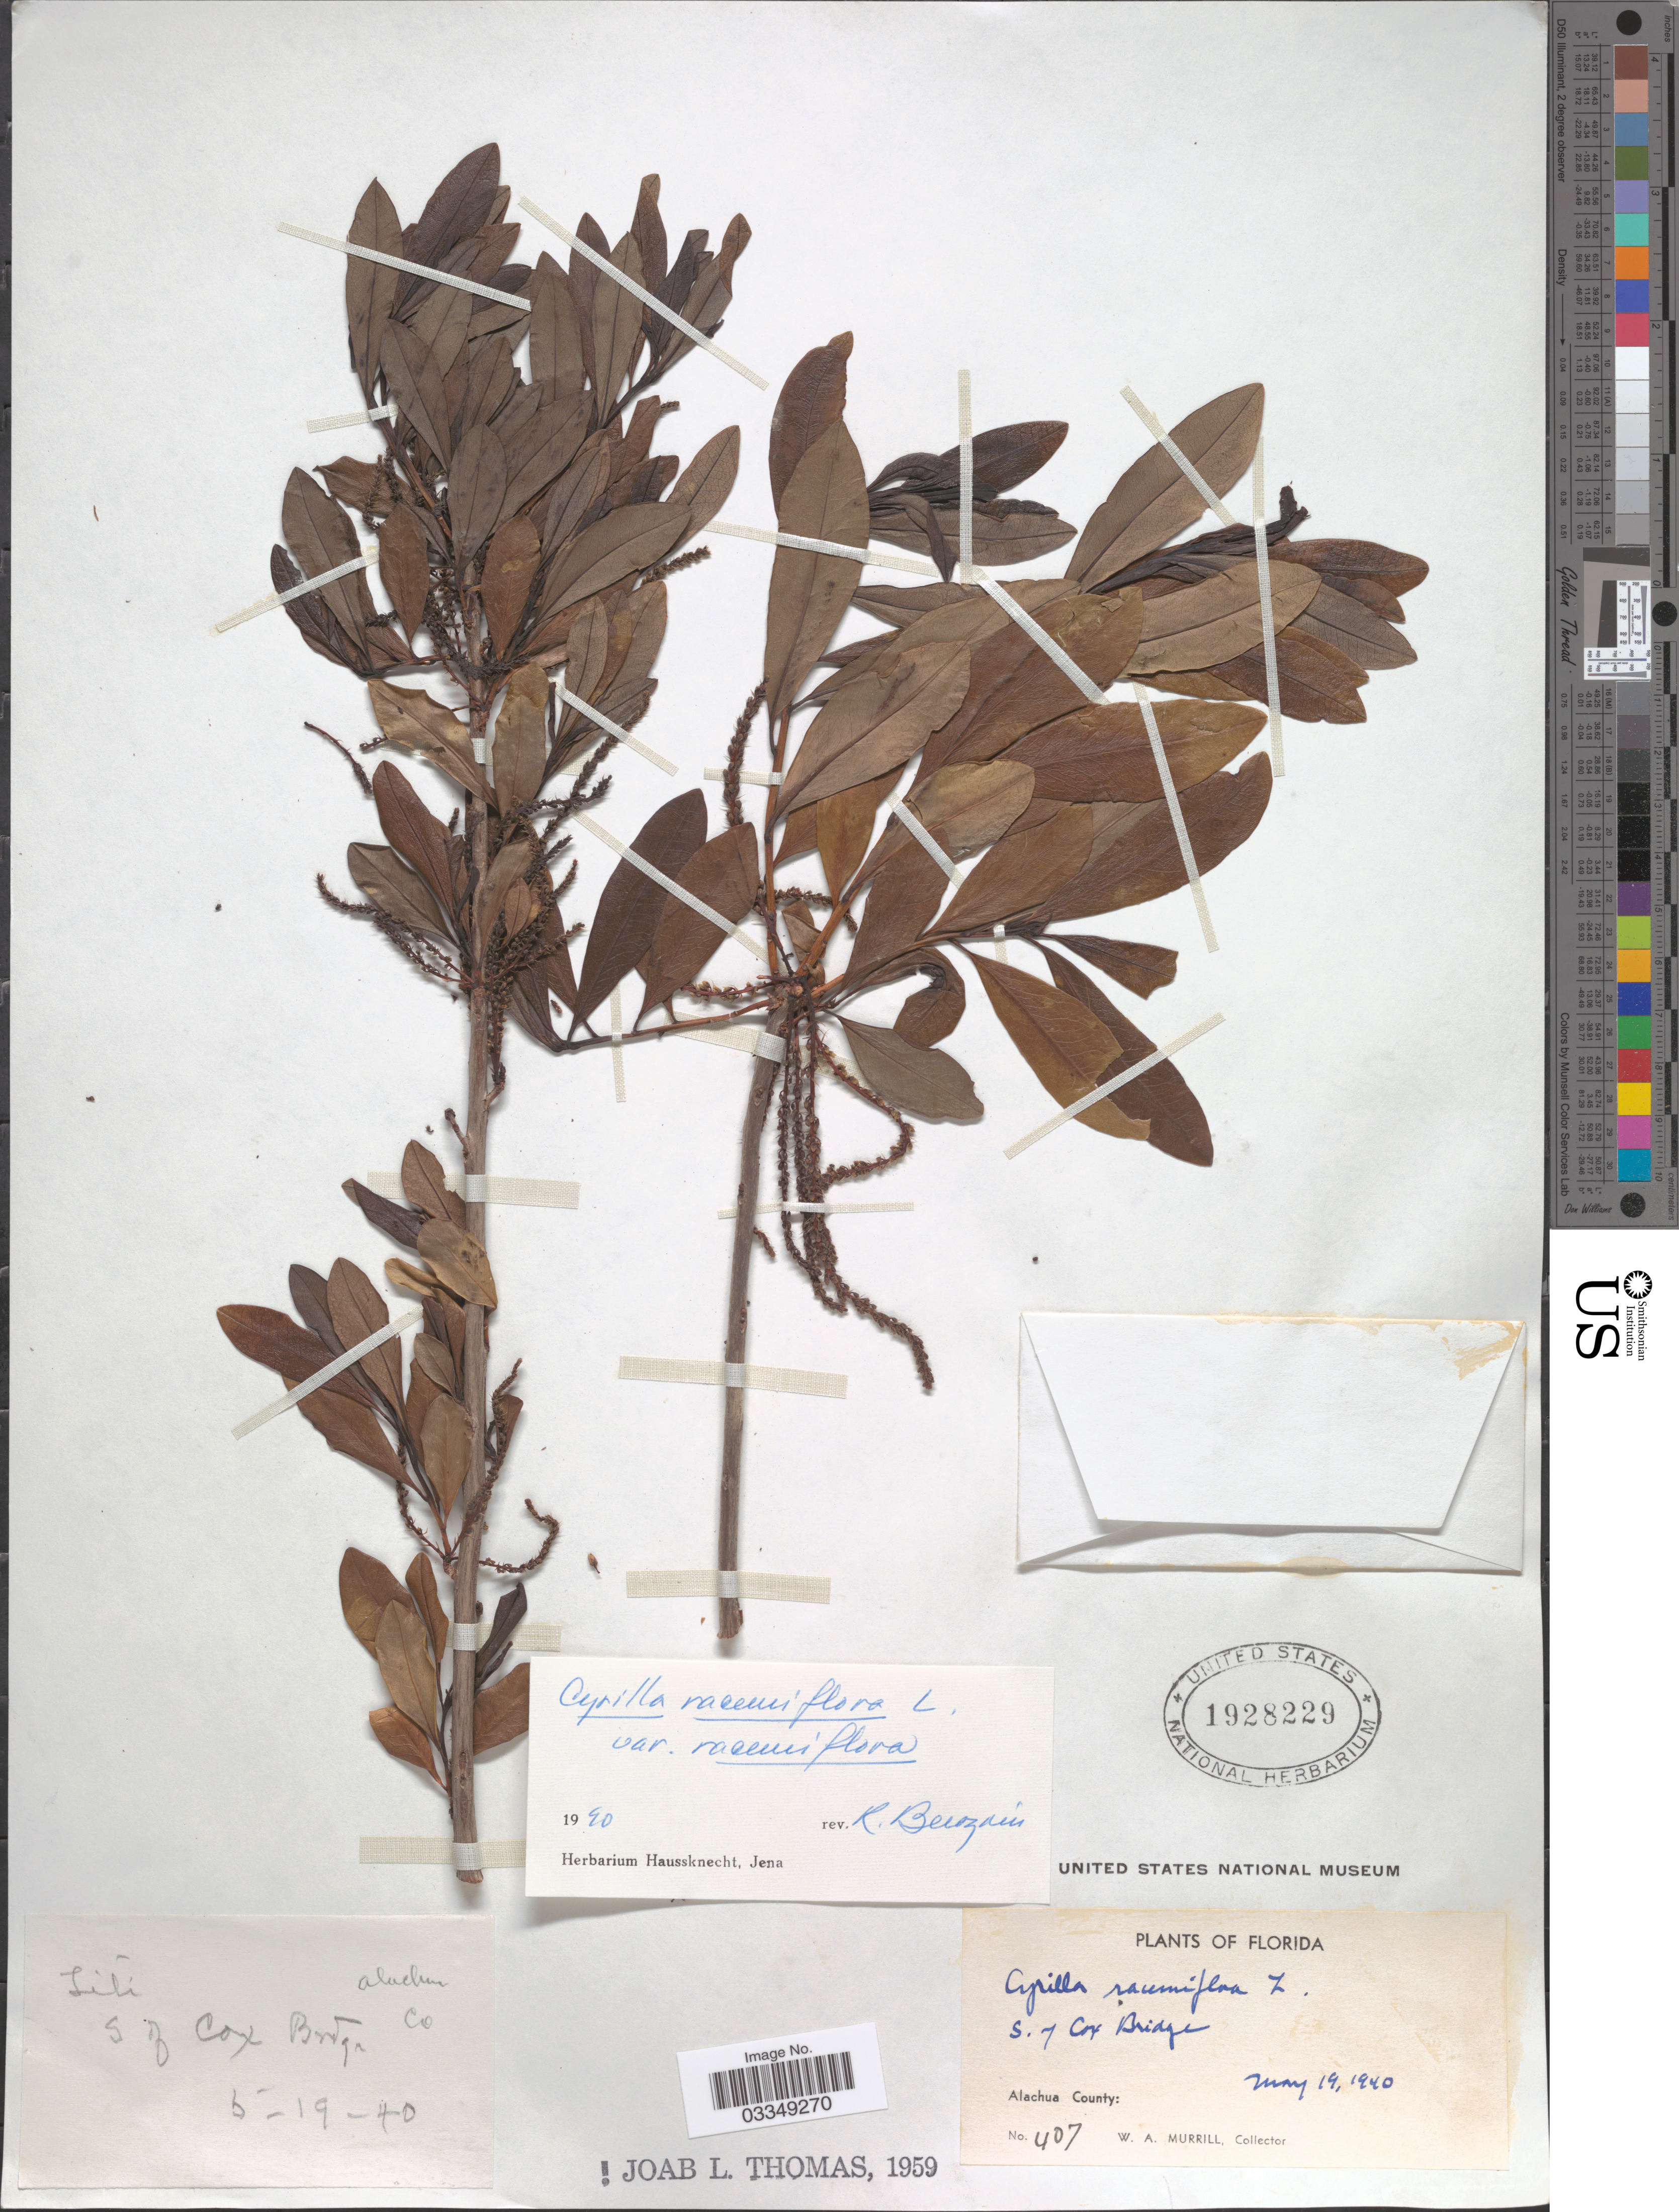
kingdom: Plantae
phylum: Tracheophyta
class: Magnoliopsida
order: Ericales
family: Cyrillaceae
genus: Cyrilla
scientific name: Cyrilla racemiflora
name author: L.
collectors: W. A. Murrill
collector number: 407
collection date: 1940-05-19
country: United States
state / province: Florida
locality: S. of Cox Bridge. Alachua County.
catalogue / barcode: US 1928229